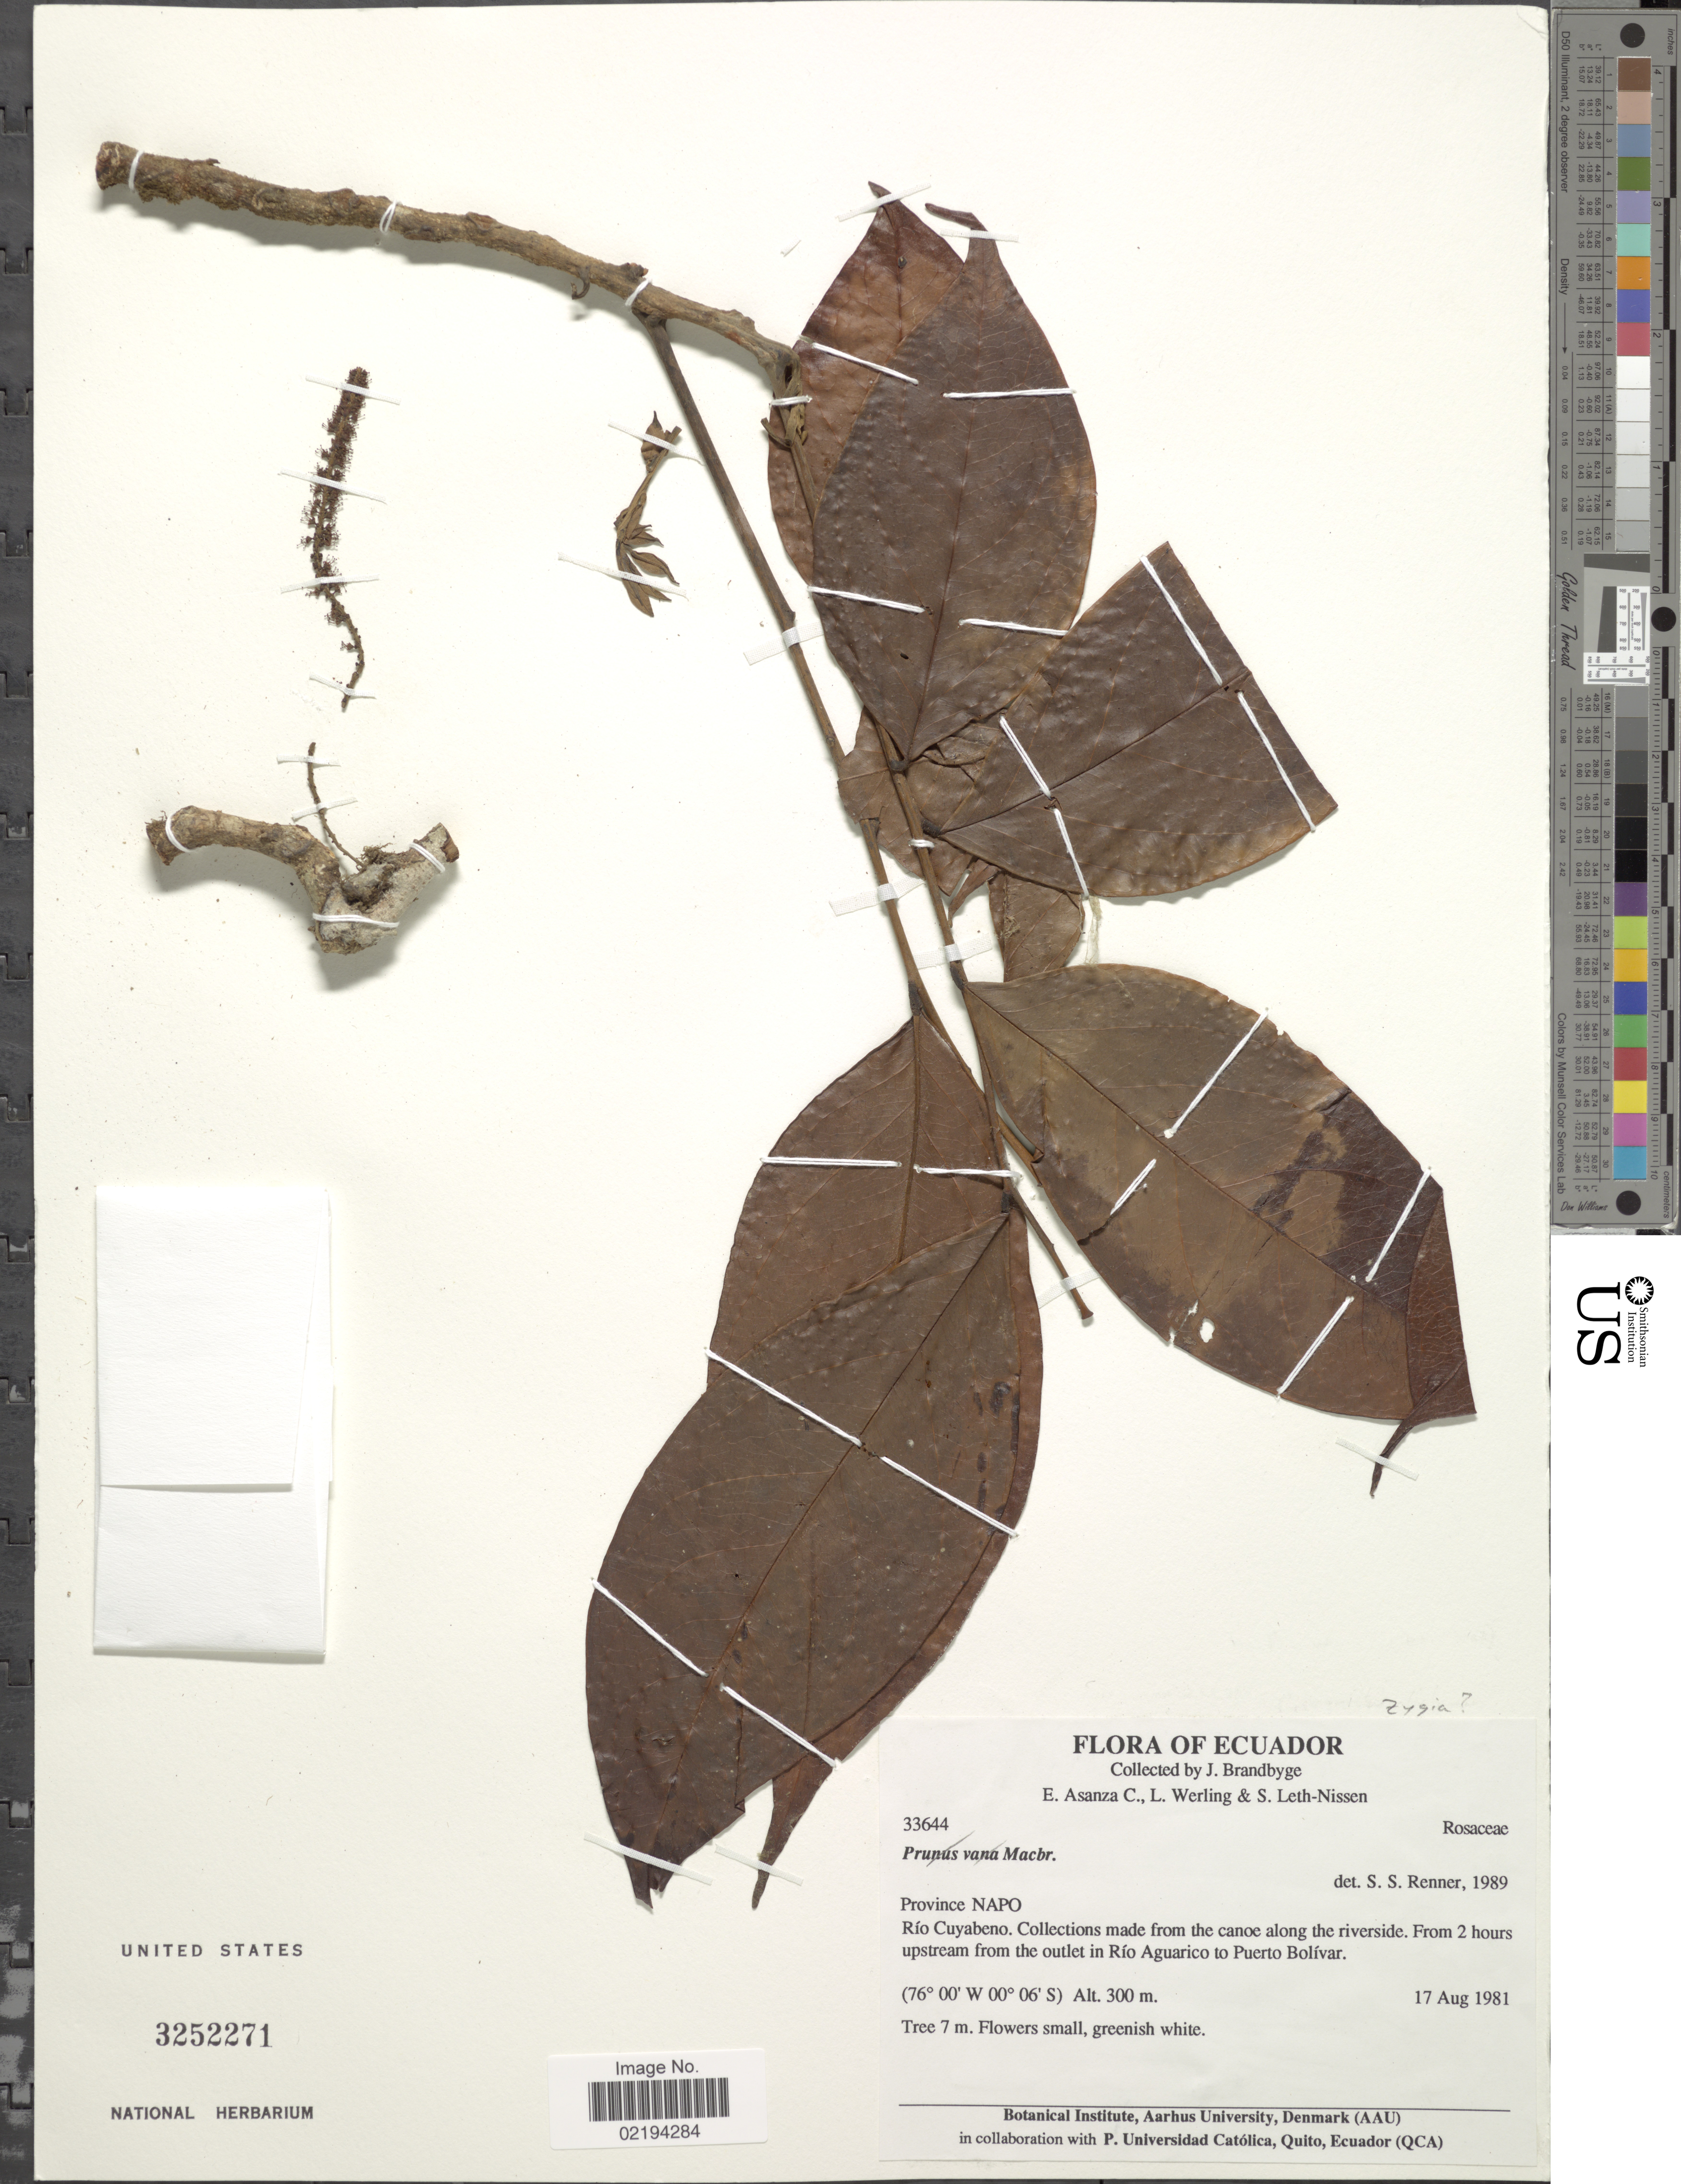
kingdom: Plantae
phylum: Tracheophyta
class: Magnoliopsida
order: Fabales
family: Fabaceae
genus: Zygia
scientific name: Zygia sp.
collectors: J. Brandbyge, E. Asanza C., L. Werling & S. Leth-Nissen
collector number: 33644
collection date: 1981-08-17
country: Ecuador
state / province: Napo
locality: Rio Cuyabeno, from the canoe along the riverside, from 2 hours upstream from the outlet in Rio Aguarico to Puerto Bolivar.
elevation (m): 300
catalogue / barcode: US 3252271